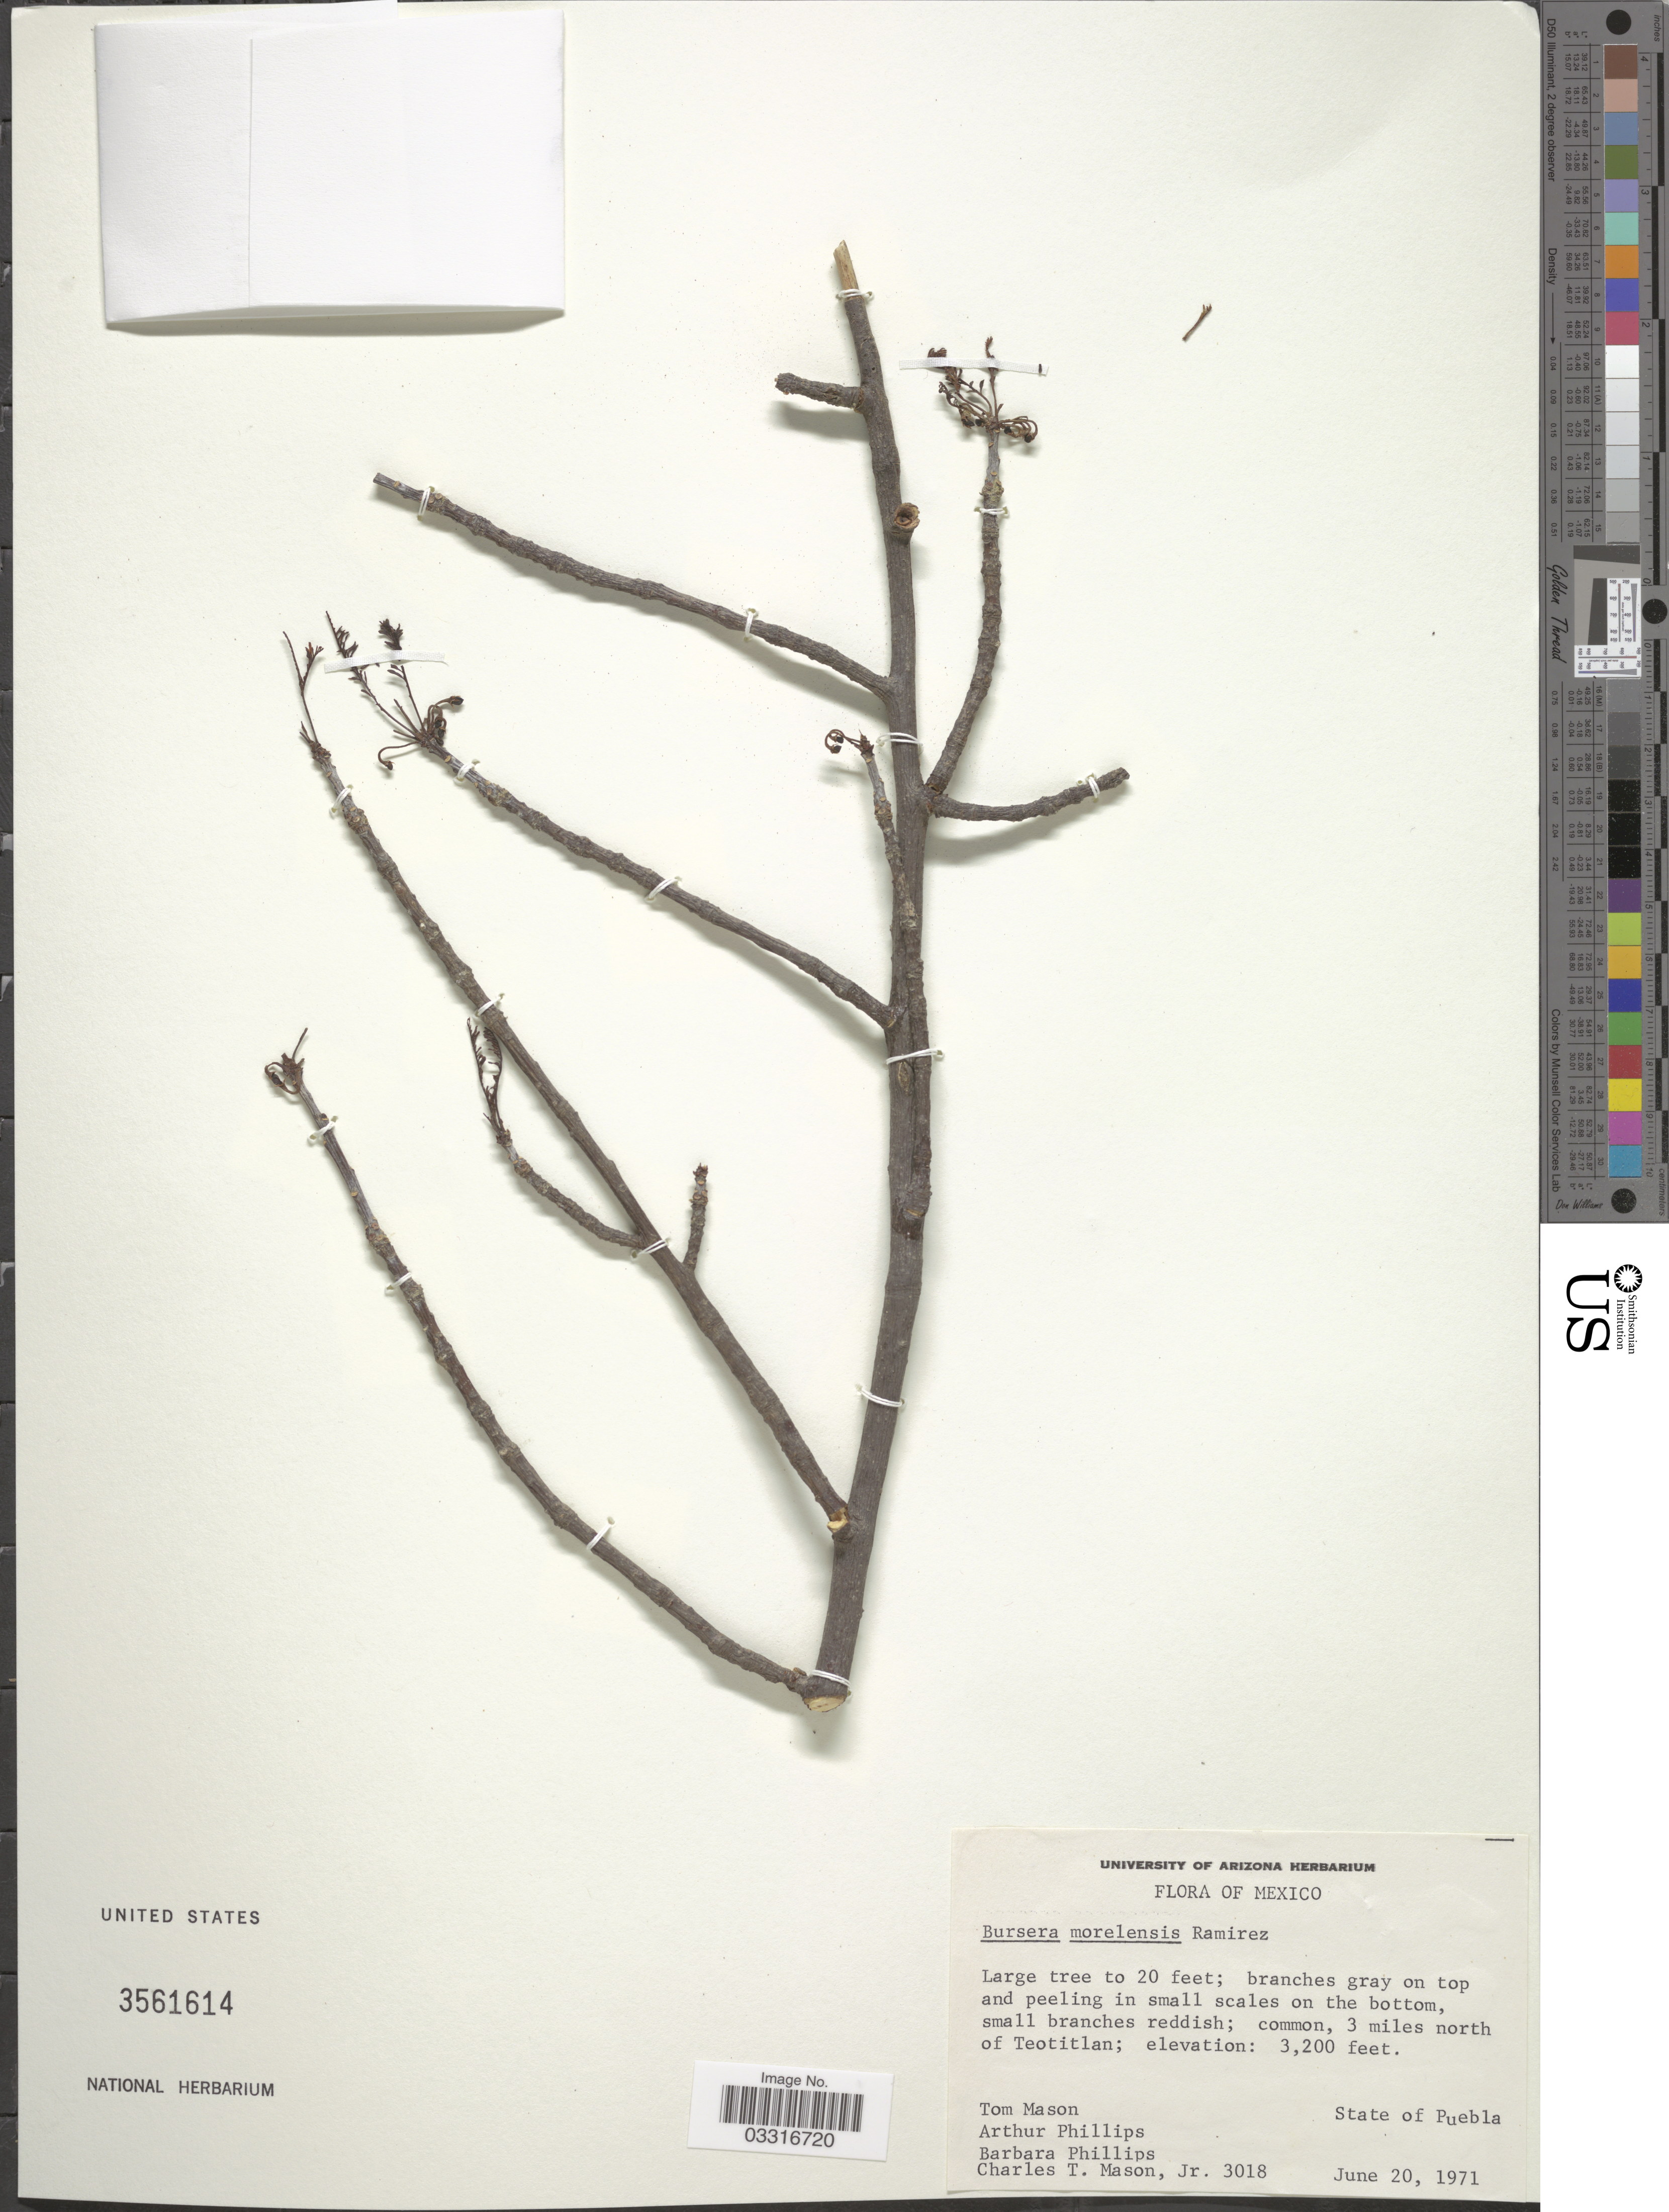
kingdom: Plantae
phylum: Tracheophyta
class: Magnoliopsida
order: Sapindales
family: Burseraceae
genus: Bursera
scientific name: Bursera morelensis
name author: Ramírez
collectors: Mason, T., A. M. Phillips, B. G. Phillips & C. Mason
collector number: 3018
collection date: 1971-06-20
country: Mexico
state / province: Puebla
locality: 3 miles north of Teotitlan.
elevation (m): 975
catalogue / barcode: US 3561614